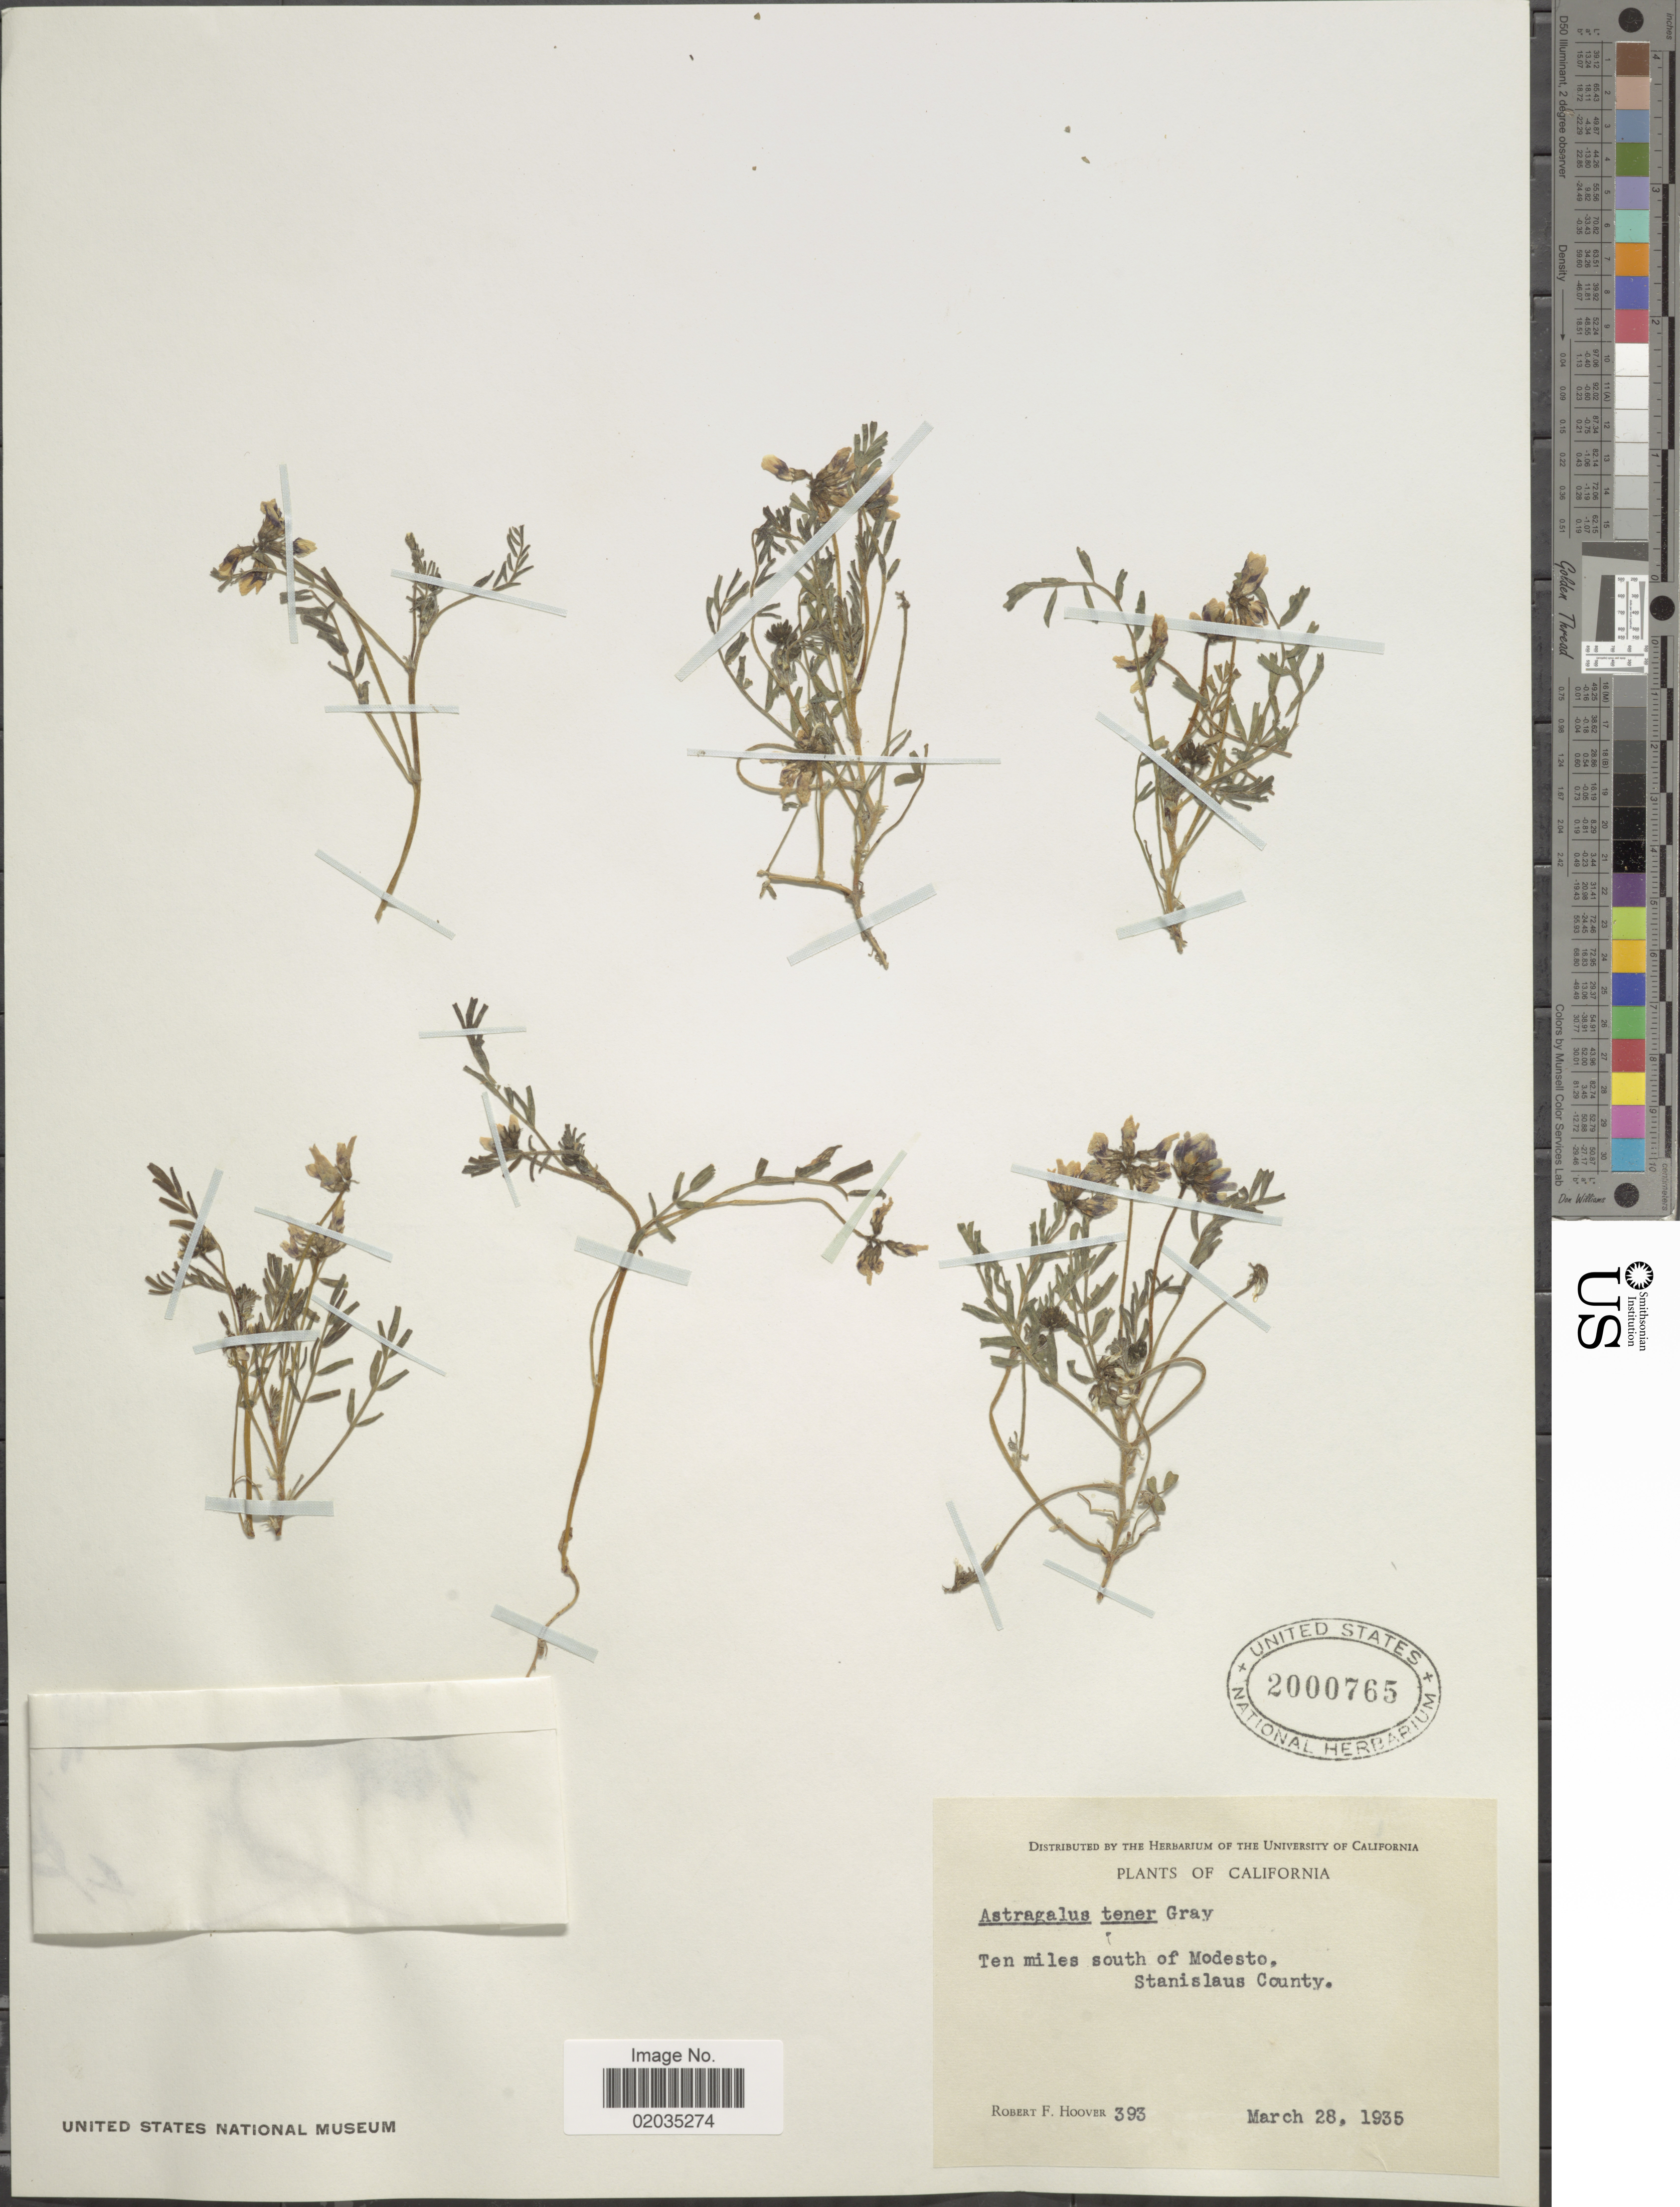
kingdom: Plantae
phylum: Tracheophyta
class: Magnoliopsida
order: Fabales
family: Fabaceae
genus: Astragalus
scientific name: Astragalus tener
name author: A. Gray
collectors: R. F. Hoover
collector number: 393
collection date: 1935-03-28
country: United States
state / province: California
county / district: Stanislaus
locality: Ten miles north of Modesto, Stanislaus County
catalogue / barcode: US 2000765